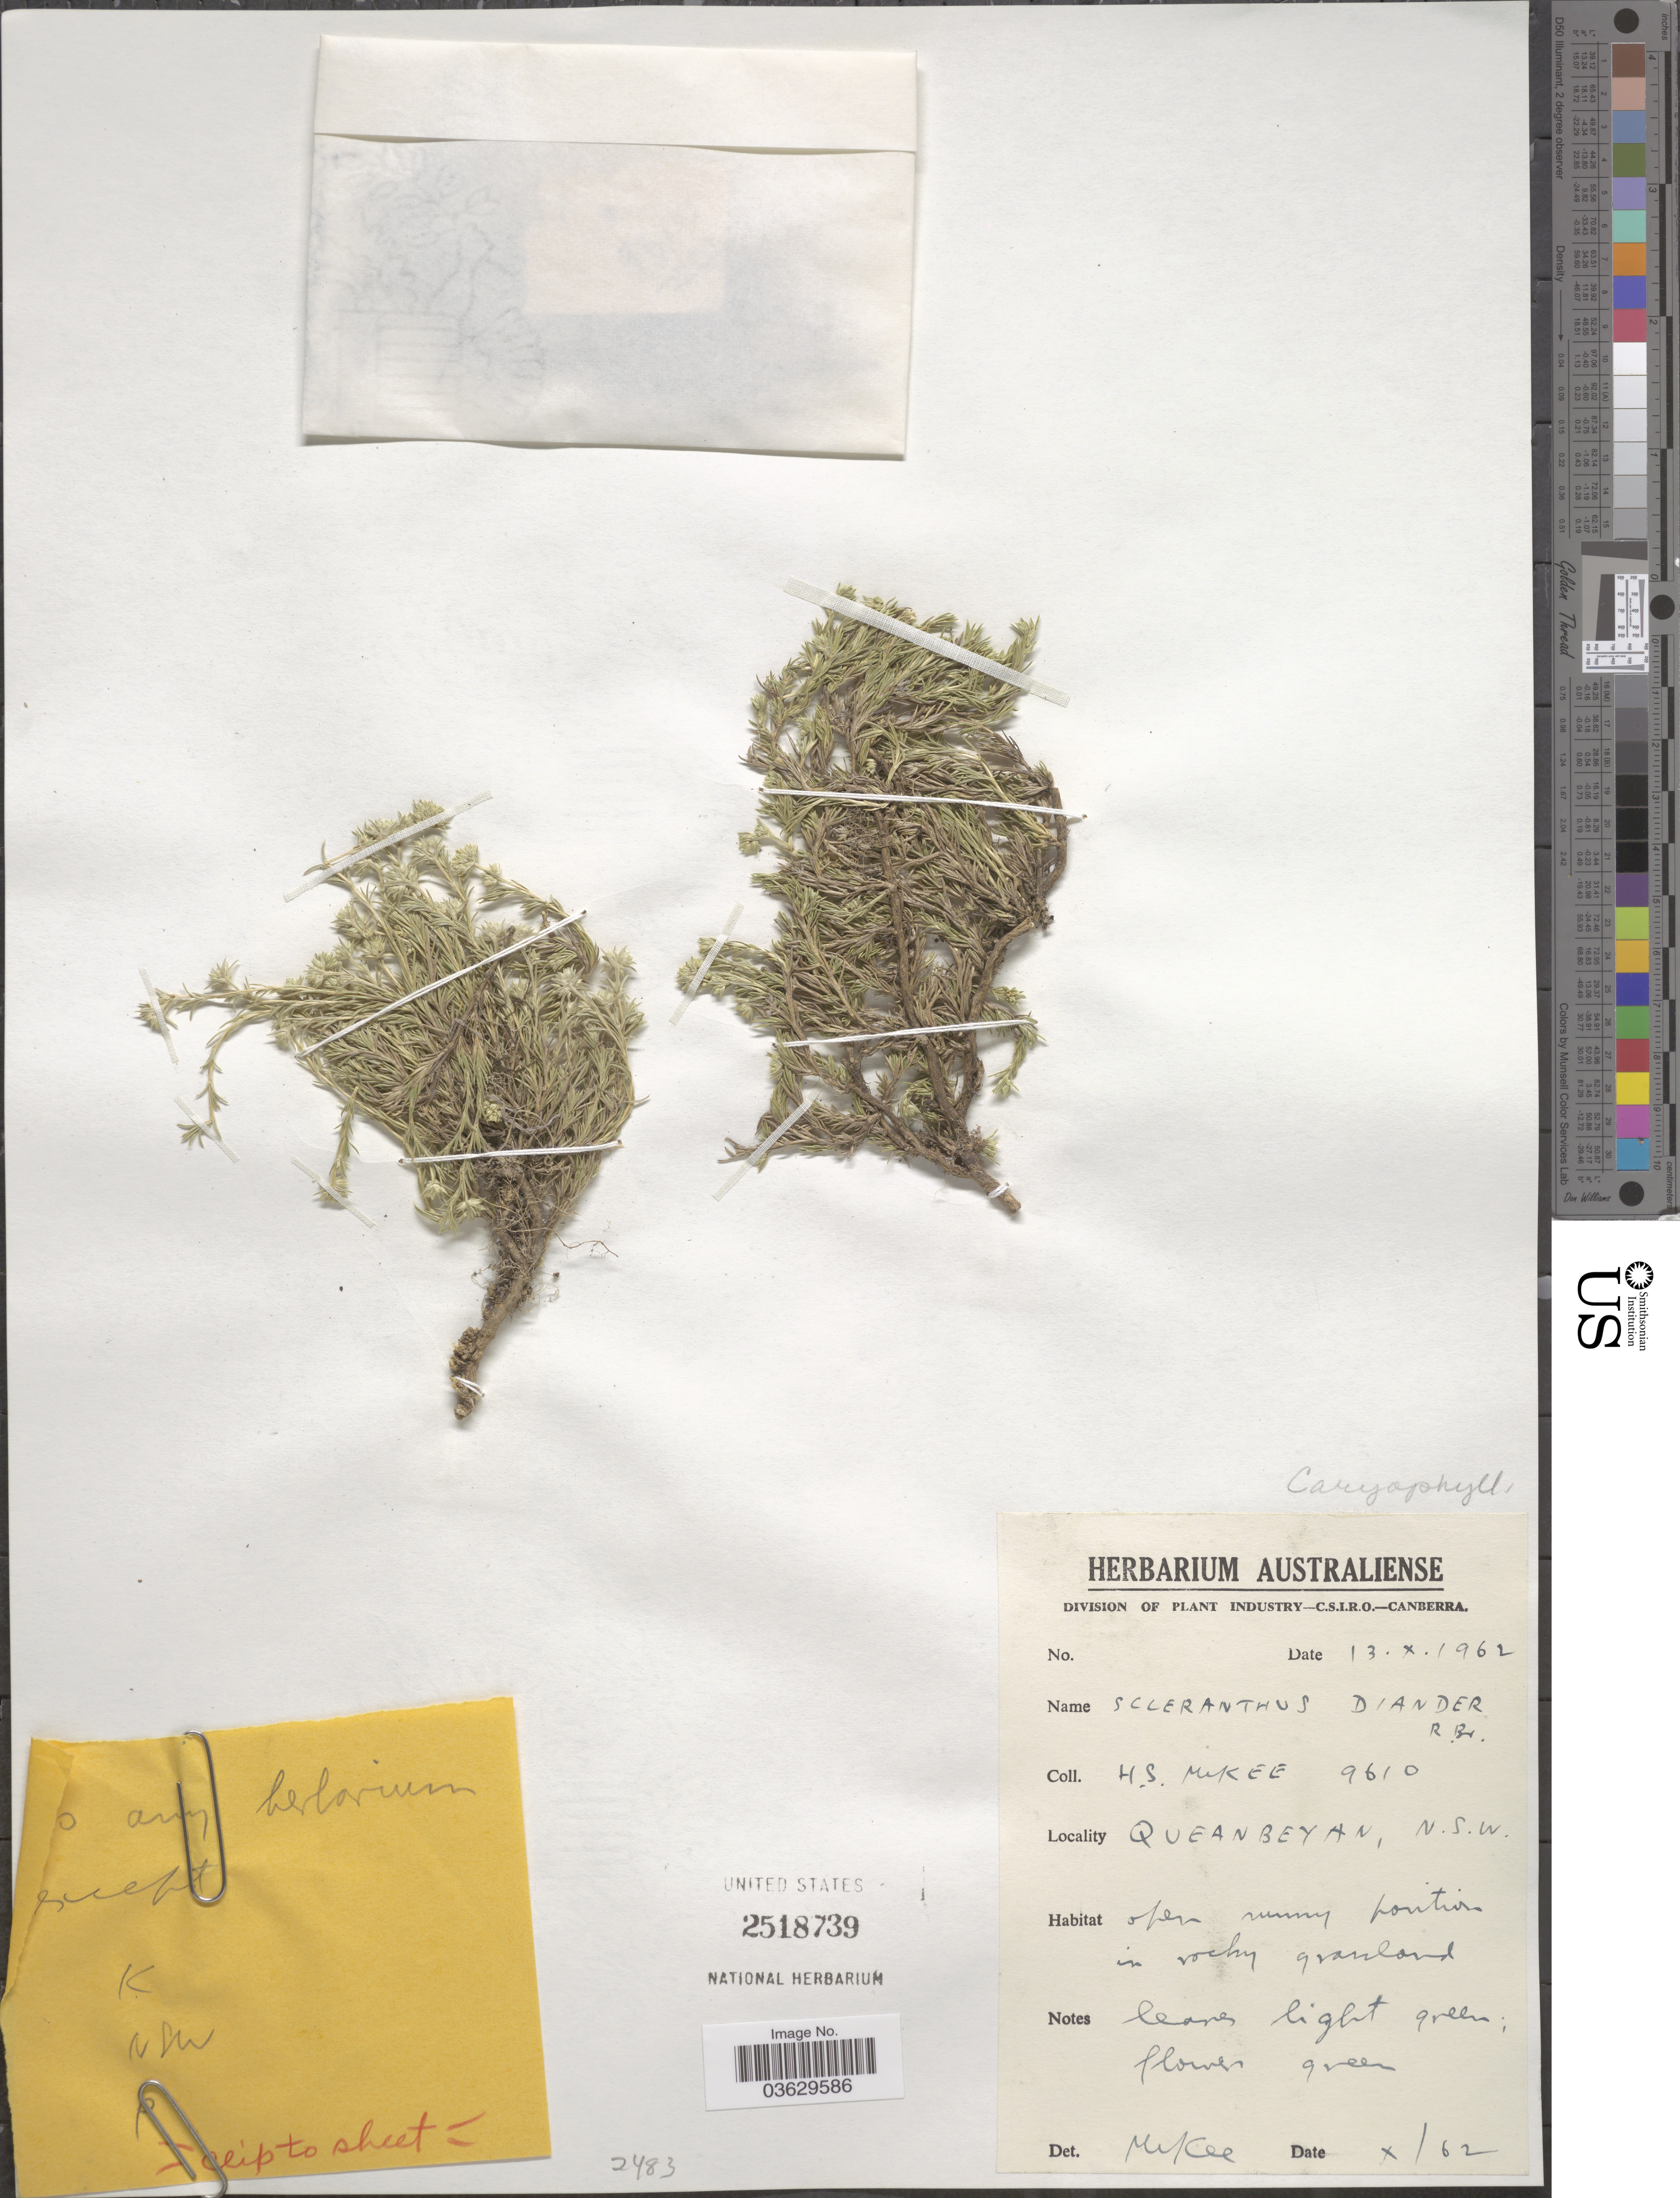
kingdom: Plantae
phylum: Tracheophyta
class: Magnoliopsida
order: Caryophyllales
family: Caryophyllaceae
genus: Scleranthus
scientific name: Scleranthus diander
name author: R. Br.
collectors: H. S. McKee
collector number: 9610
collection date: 1962-10-13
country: Australia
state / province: New South Wales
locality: Queanbeyan.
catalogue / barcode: US 2518739